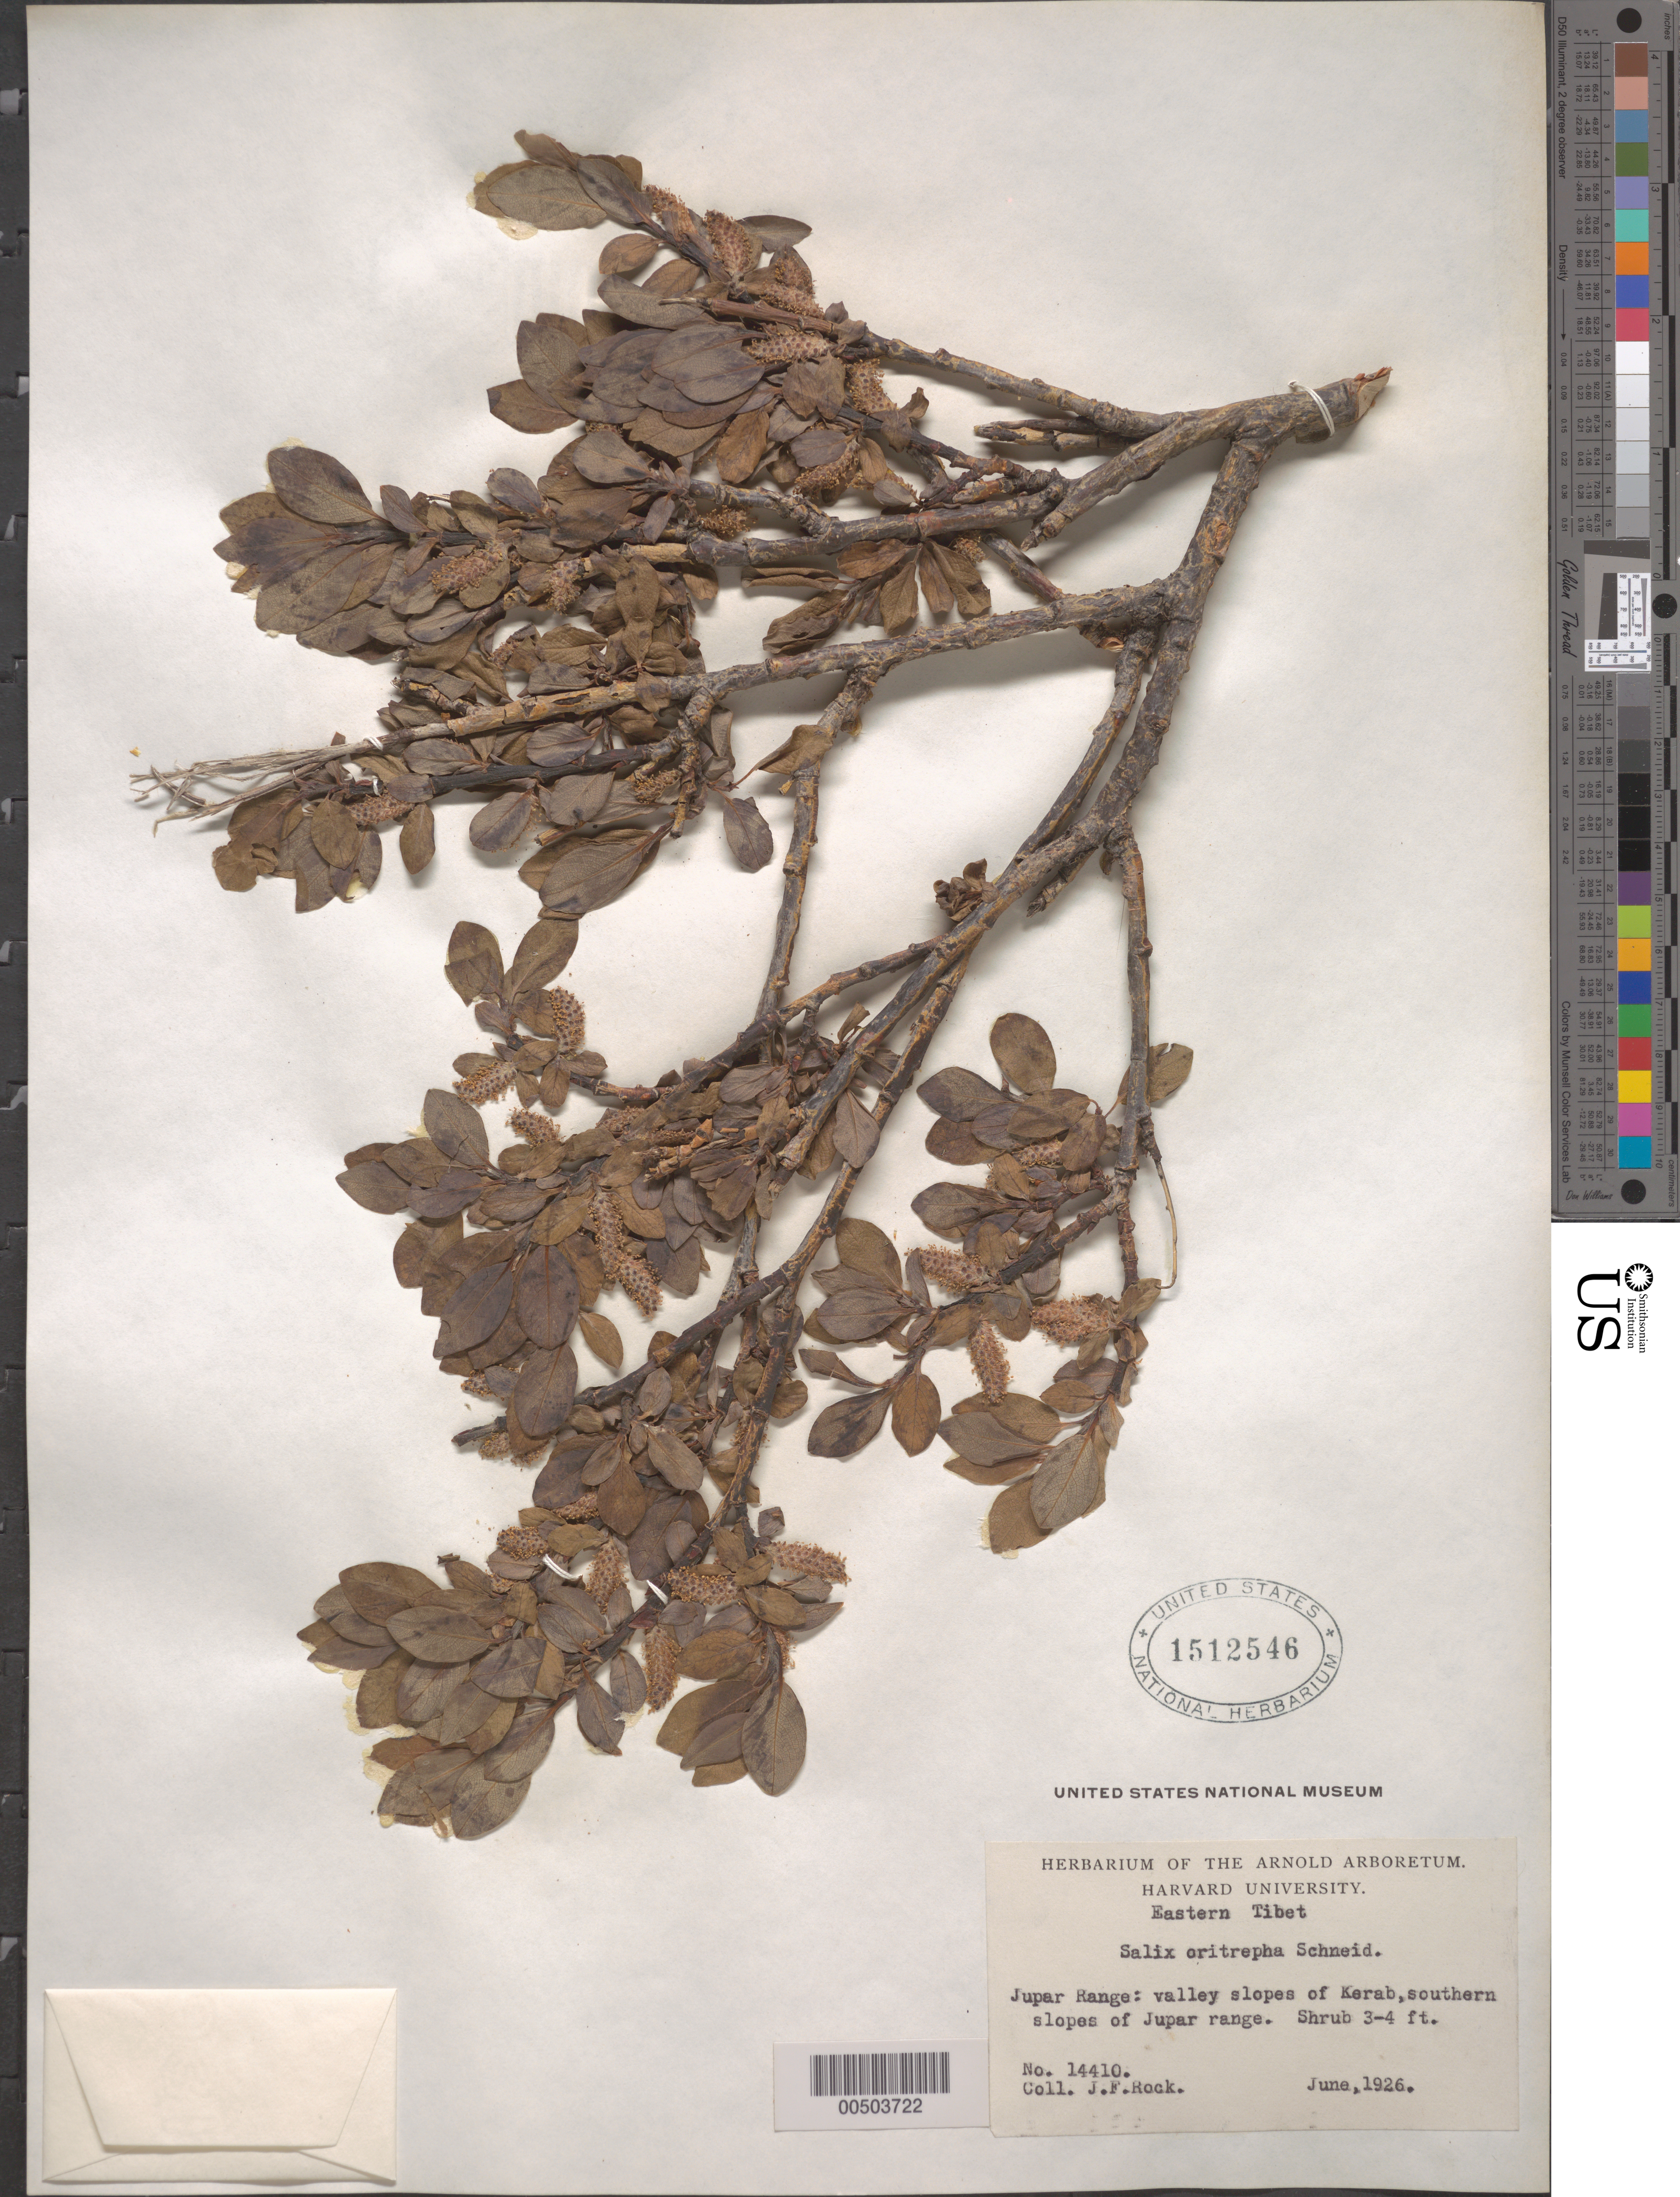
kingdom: Plantae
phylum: Tracheophyta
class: Magnoliopsida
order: Malpighiales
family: Salicaceae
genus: Salix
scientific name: Salix oritrepha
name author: C.K. Schneid.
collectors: J. F. Rock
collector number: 14410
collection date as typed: Jun 1926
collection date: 1926-06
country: China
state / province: Xizang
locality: Jupar Range: valley slopes of Kerab, southern slopes of Jupar range.Eastern Tibet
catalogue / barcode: US 1512546